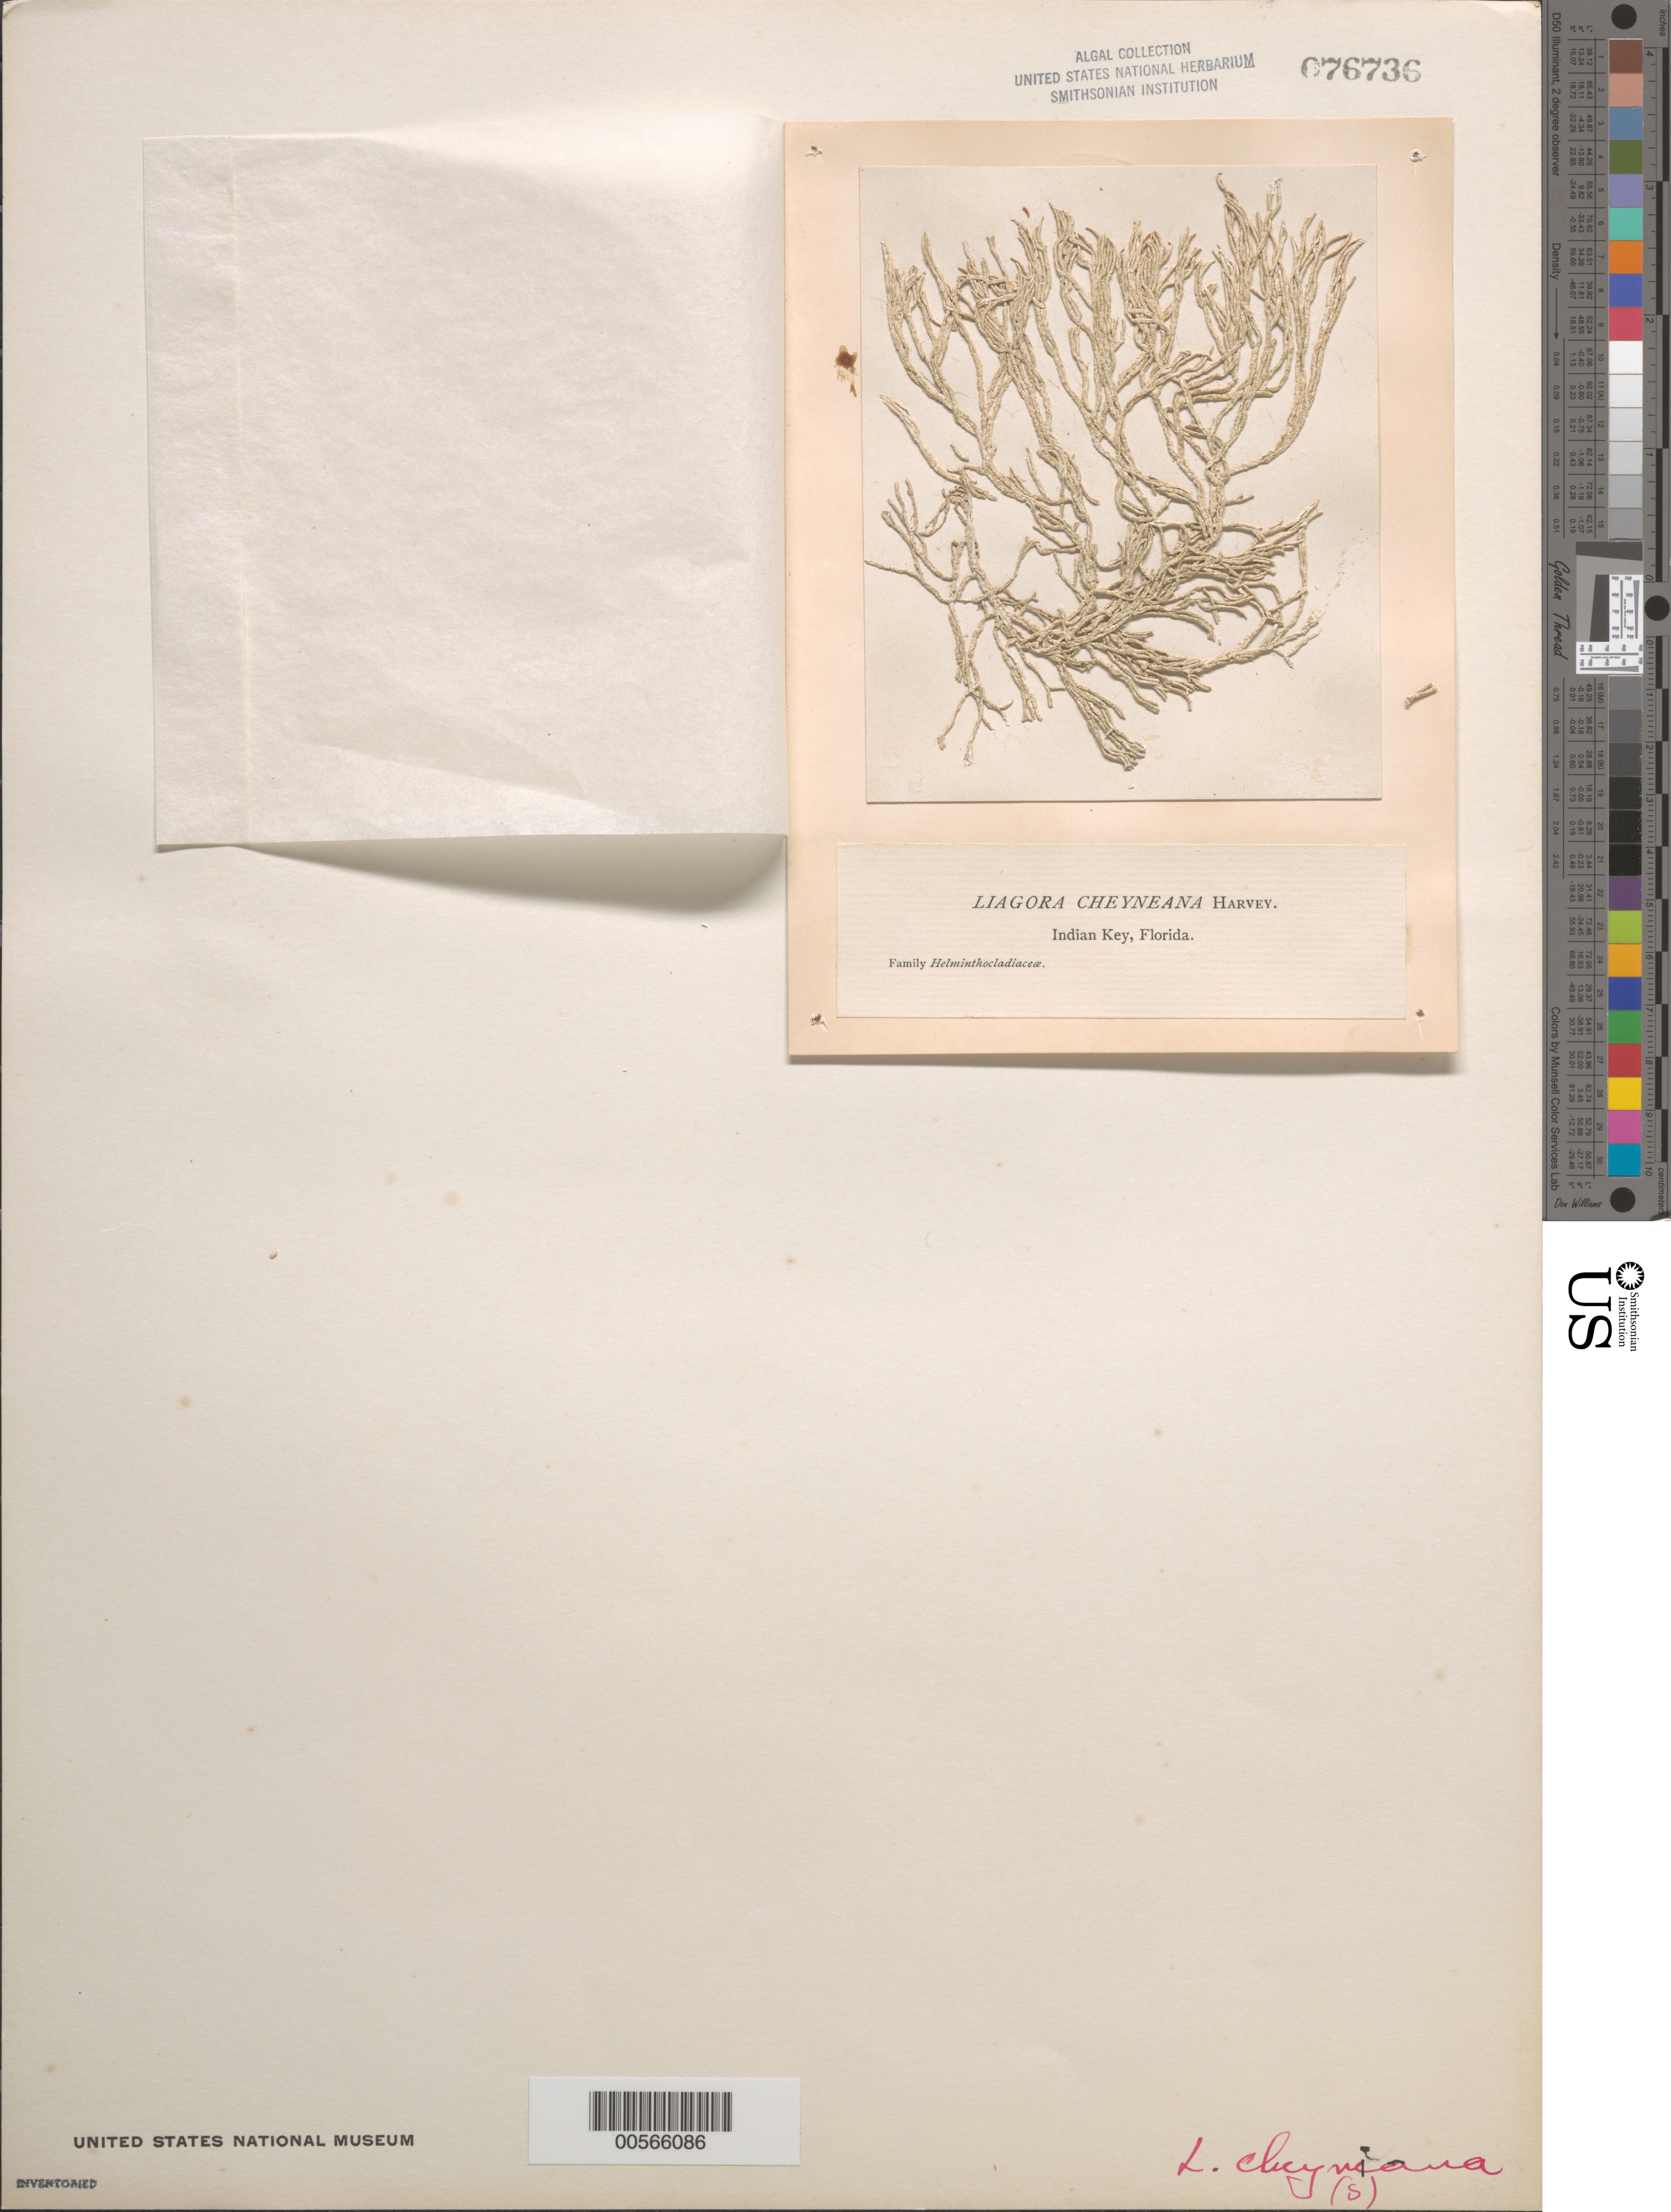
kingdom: Plantae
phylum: Rhodophyta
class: Florideophyceae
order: Nemaliales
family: Liagoraceae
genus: Liagora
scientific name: Liagora cheyniana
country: United States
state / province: Florida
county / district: Monroe County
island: Indian Key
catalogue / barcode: US 76736